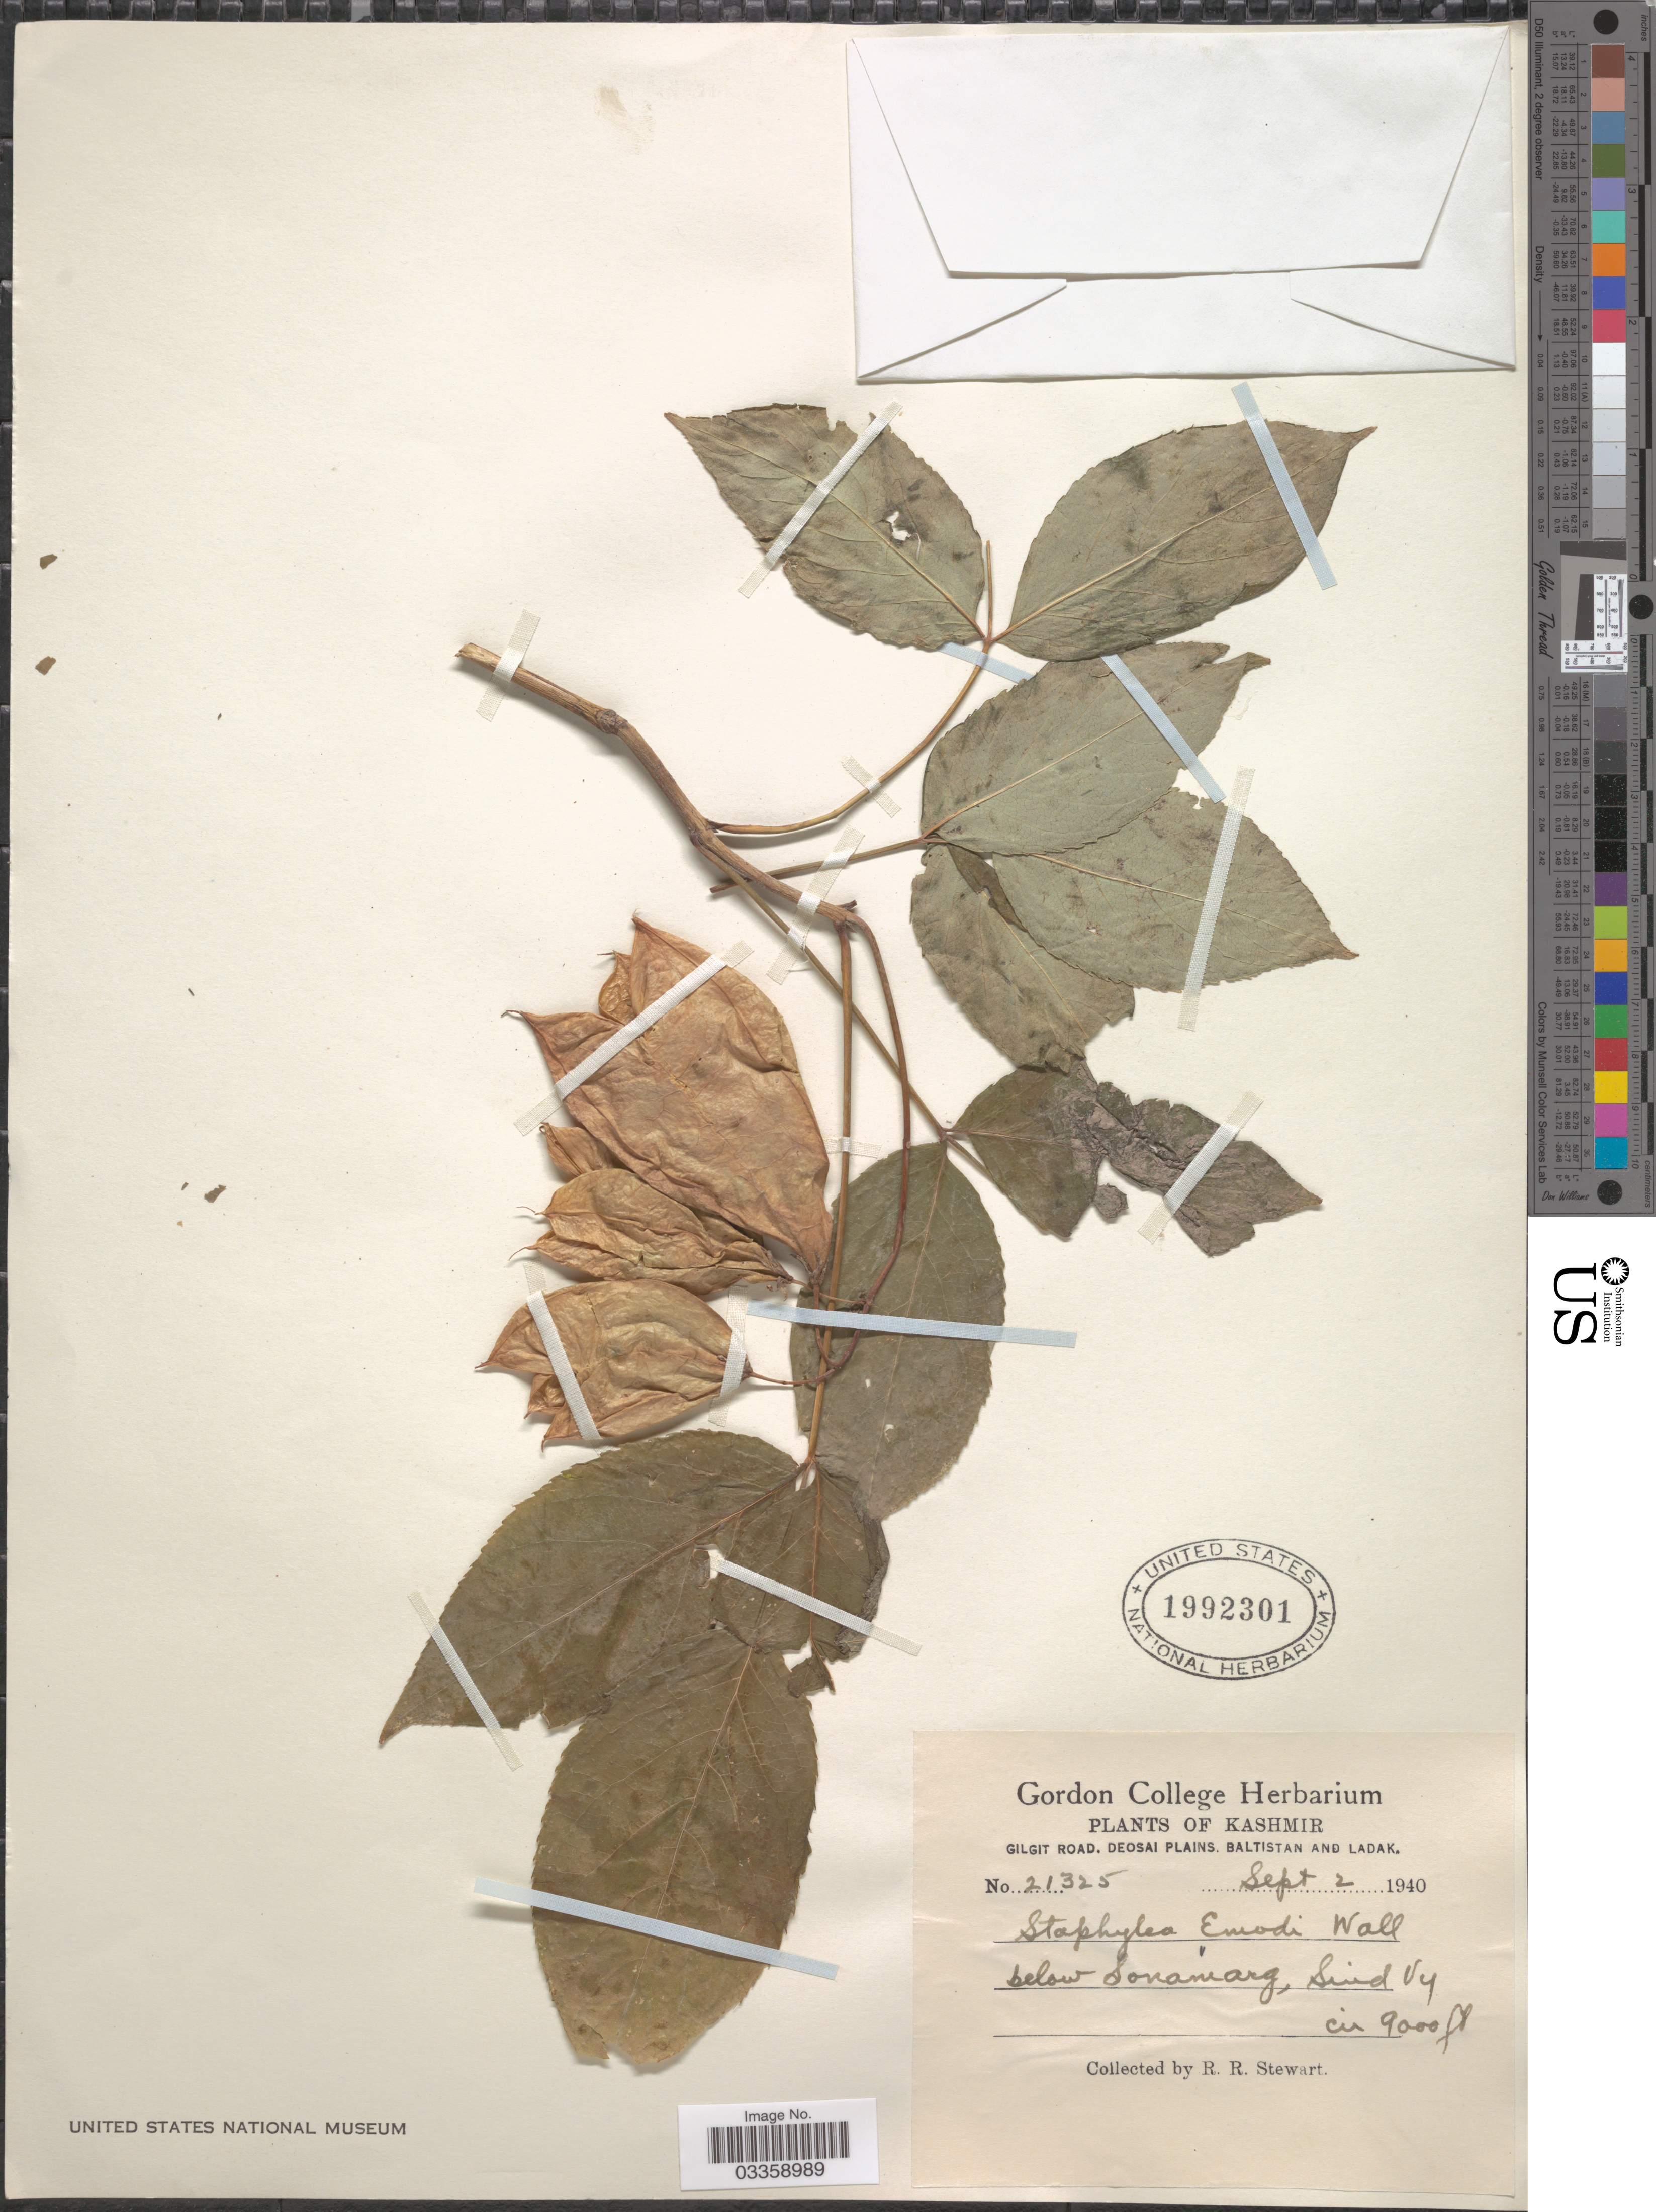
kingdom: Plantae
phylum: Tracheophyta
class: Magnoliopsida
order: Crossosomatales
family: Staphyleaceae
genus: Staphylea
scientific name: Staphylea emodi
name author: Wall. ex Brandis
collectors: R. Stewart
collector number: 21325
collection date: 1940-09-02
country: India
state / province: Jammu and Kashmir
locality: Kashmir. Gilgit Road, Deosai Plains, Balistan and Ladak. Below Sonamarg, Sind Vy.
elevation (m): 2743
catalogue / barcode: US 1992301